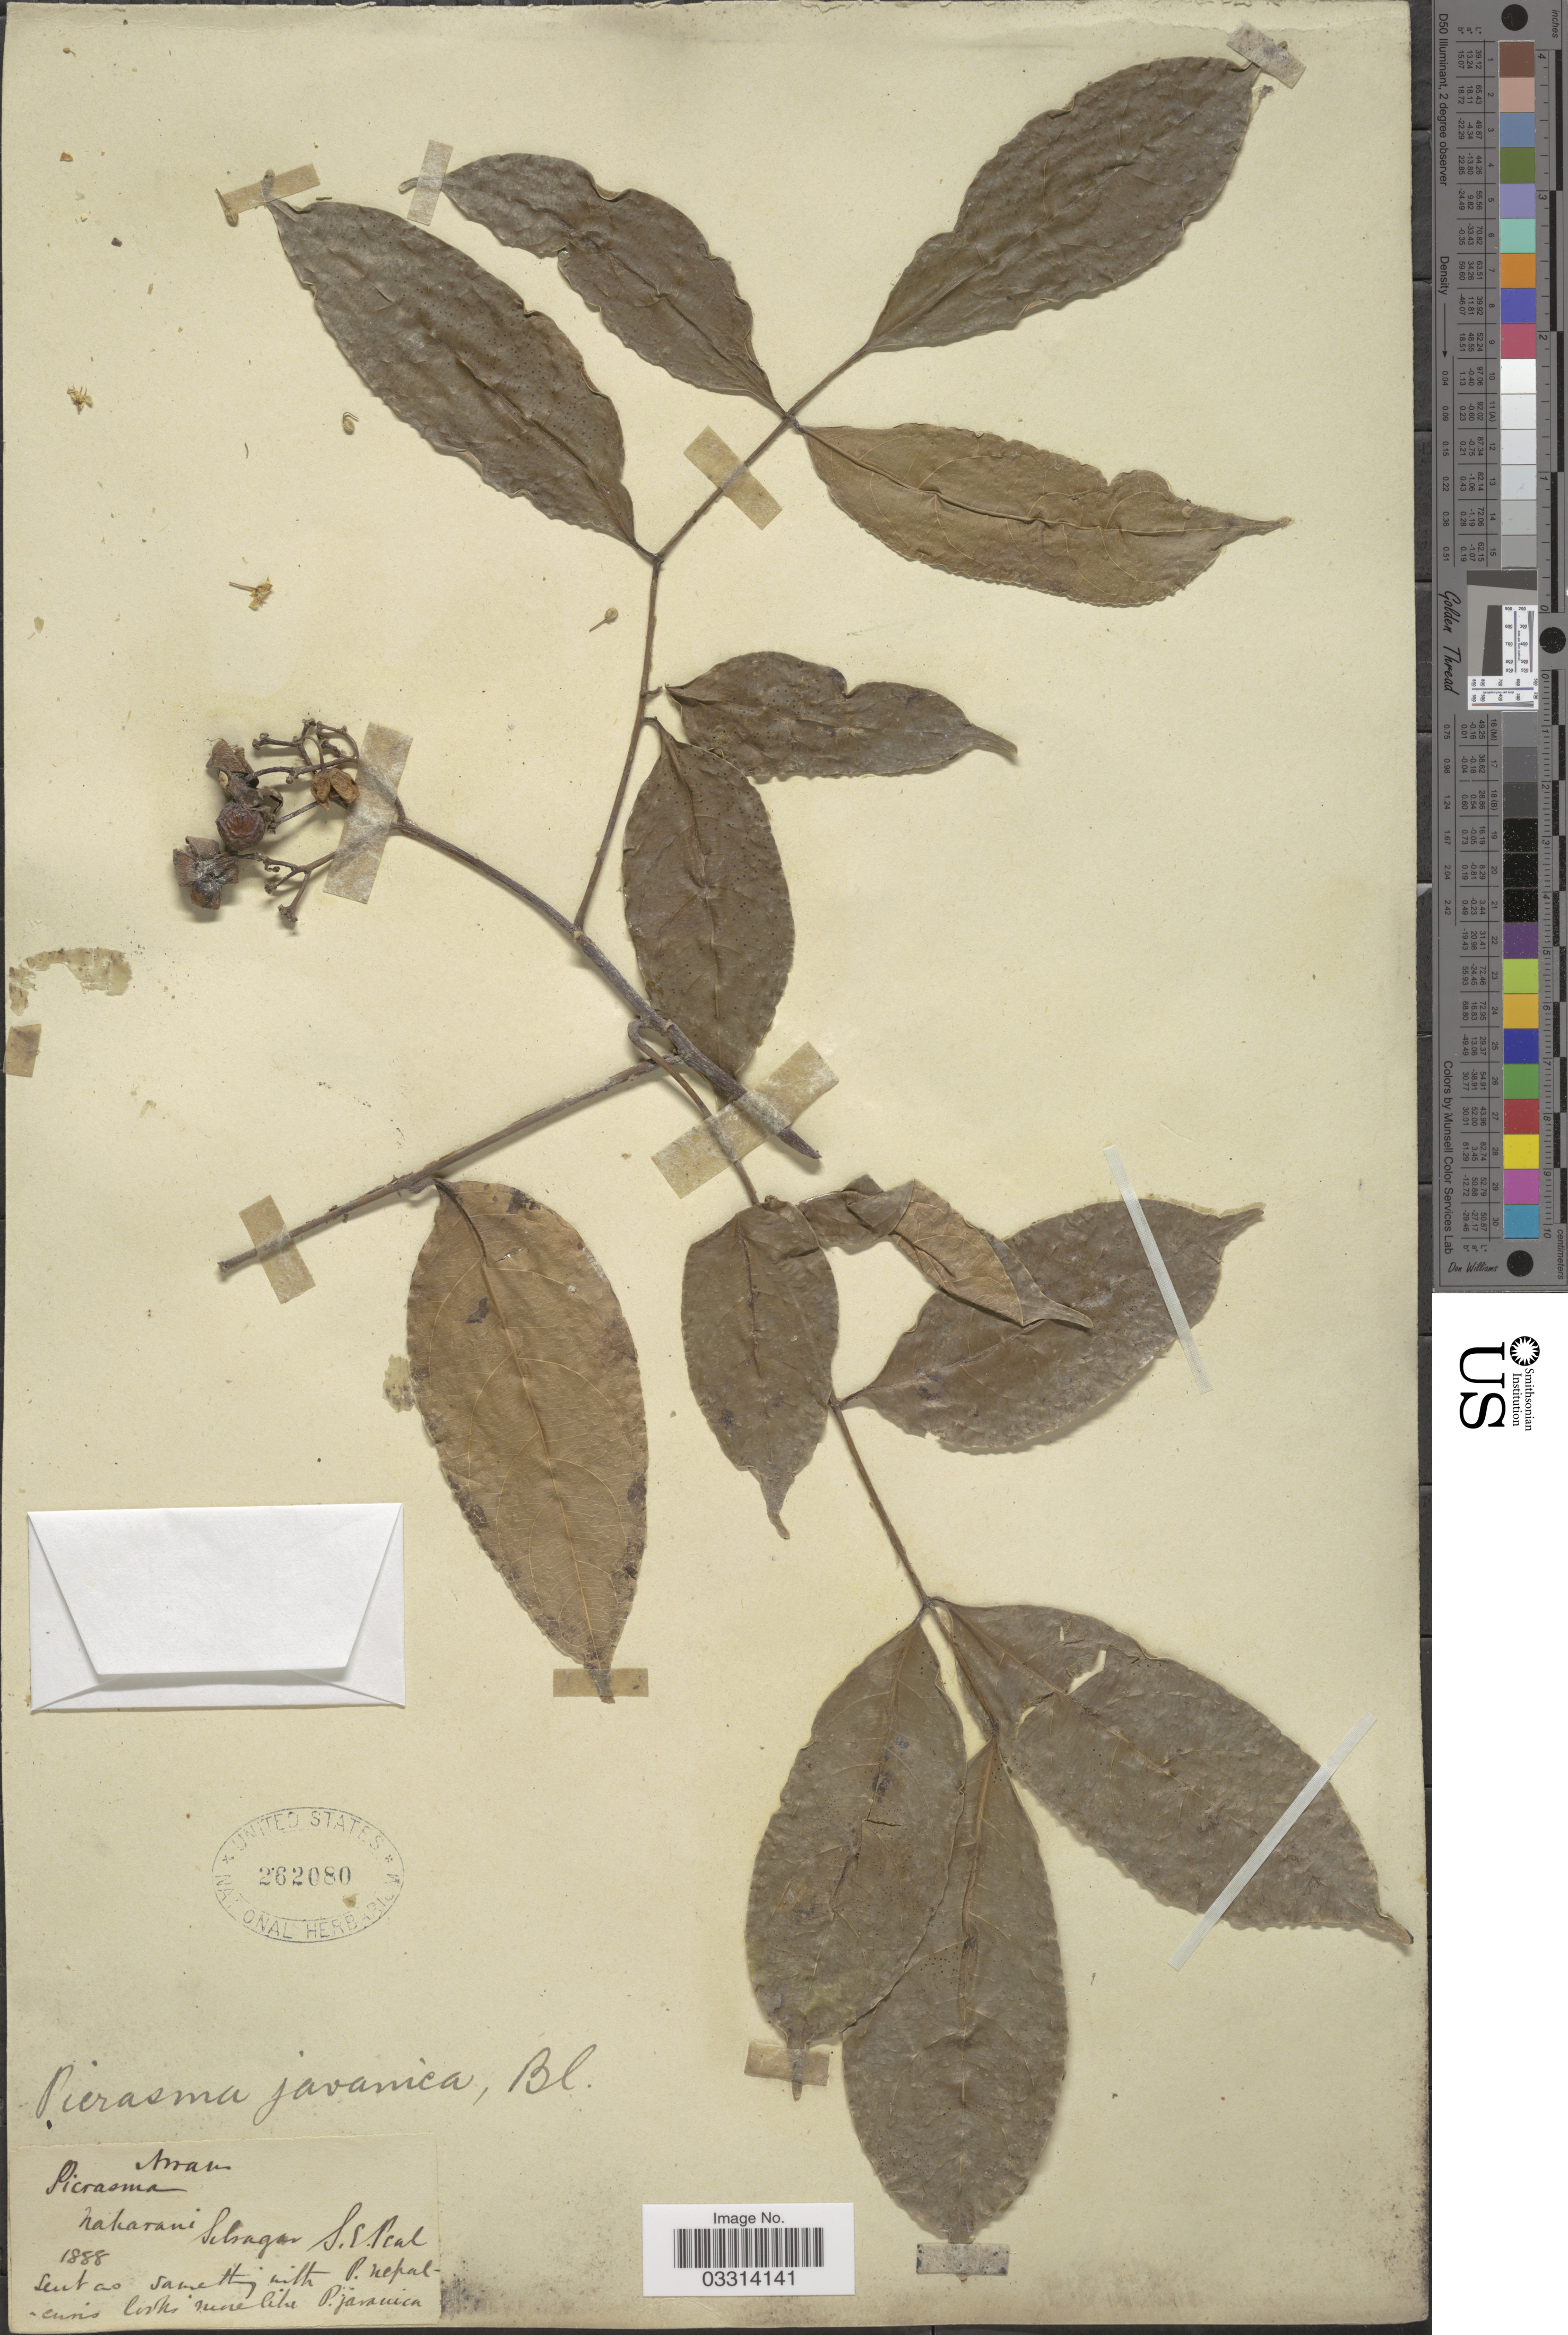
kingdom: Plantae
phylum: Tracheophyta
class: Magnoliopsida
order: Sapindales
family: Simaroubaceae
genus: Picrasma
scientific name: Picrasma javanica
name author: Blume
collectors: S. Peal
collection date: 1888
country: India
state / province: Assam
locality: Nakarani, Selsagar.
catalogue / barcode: US 262080